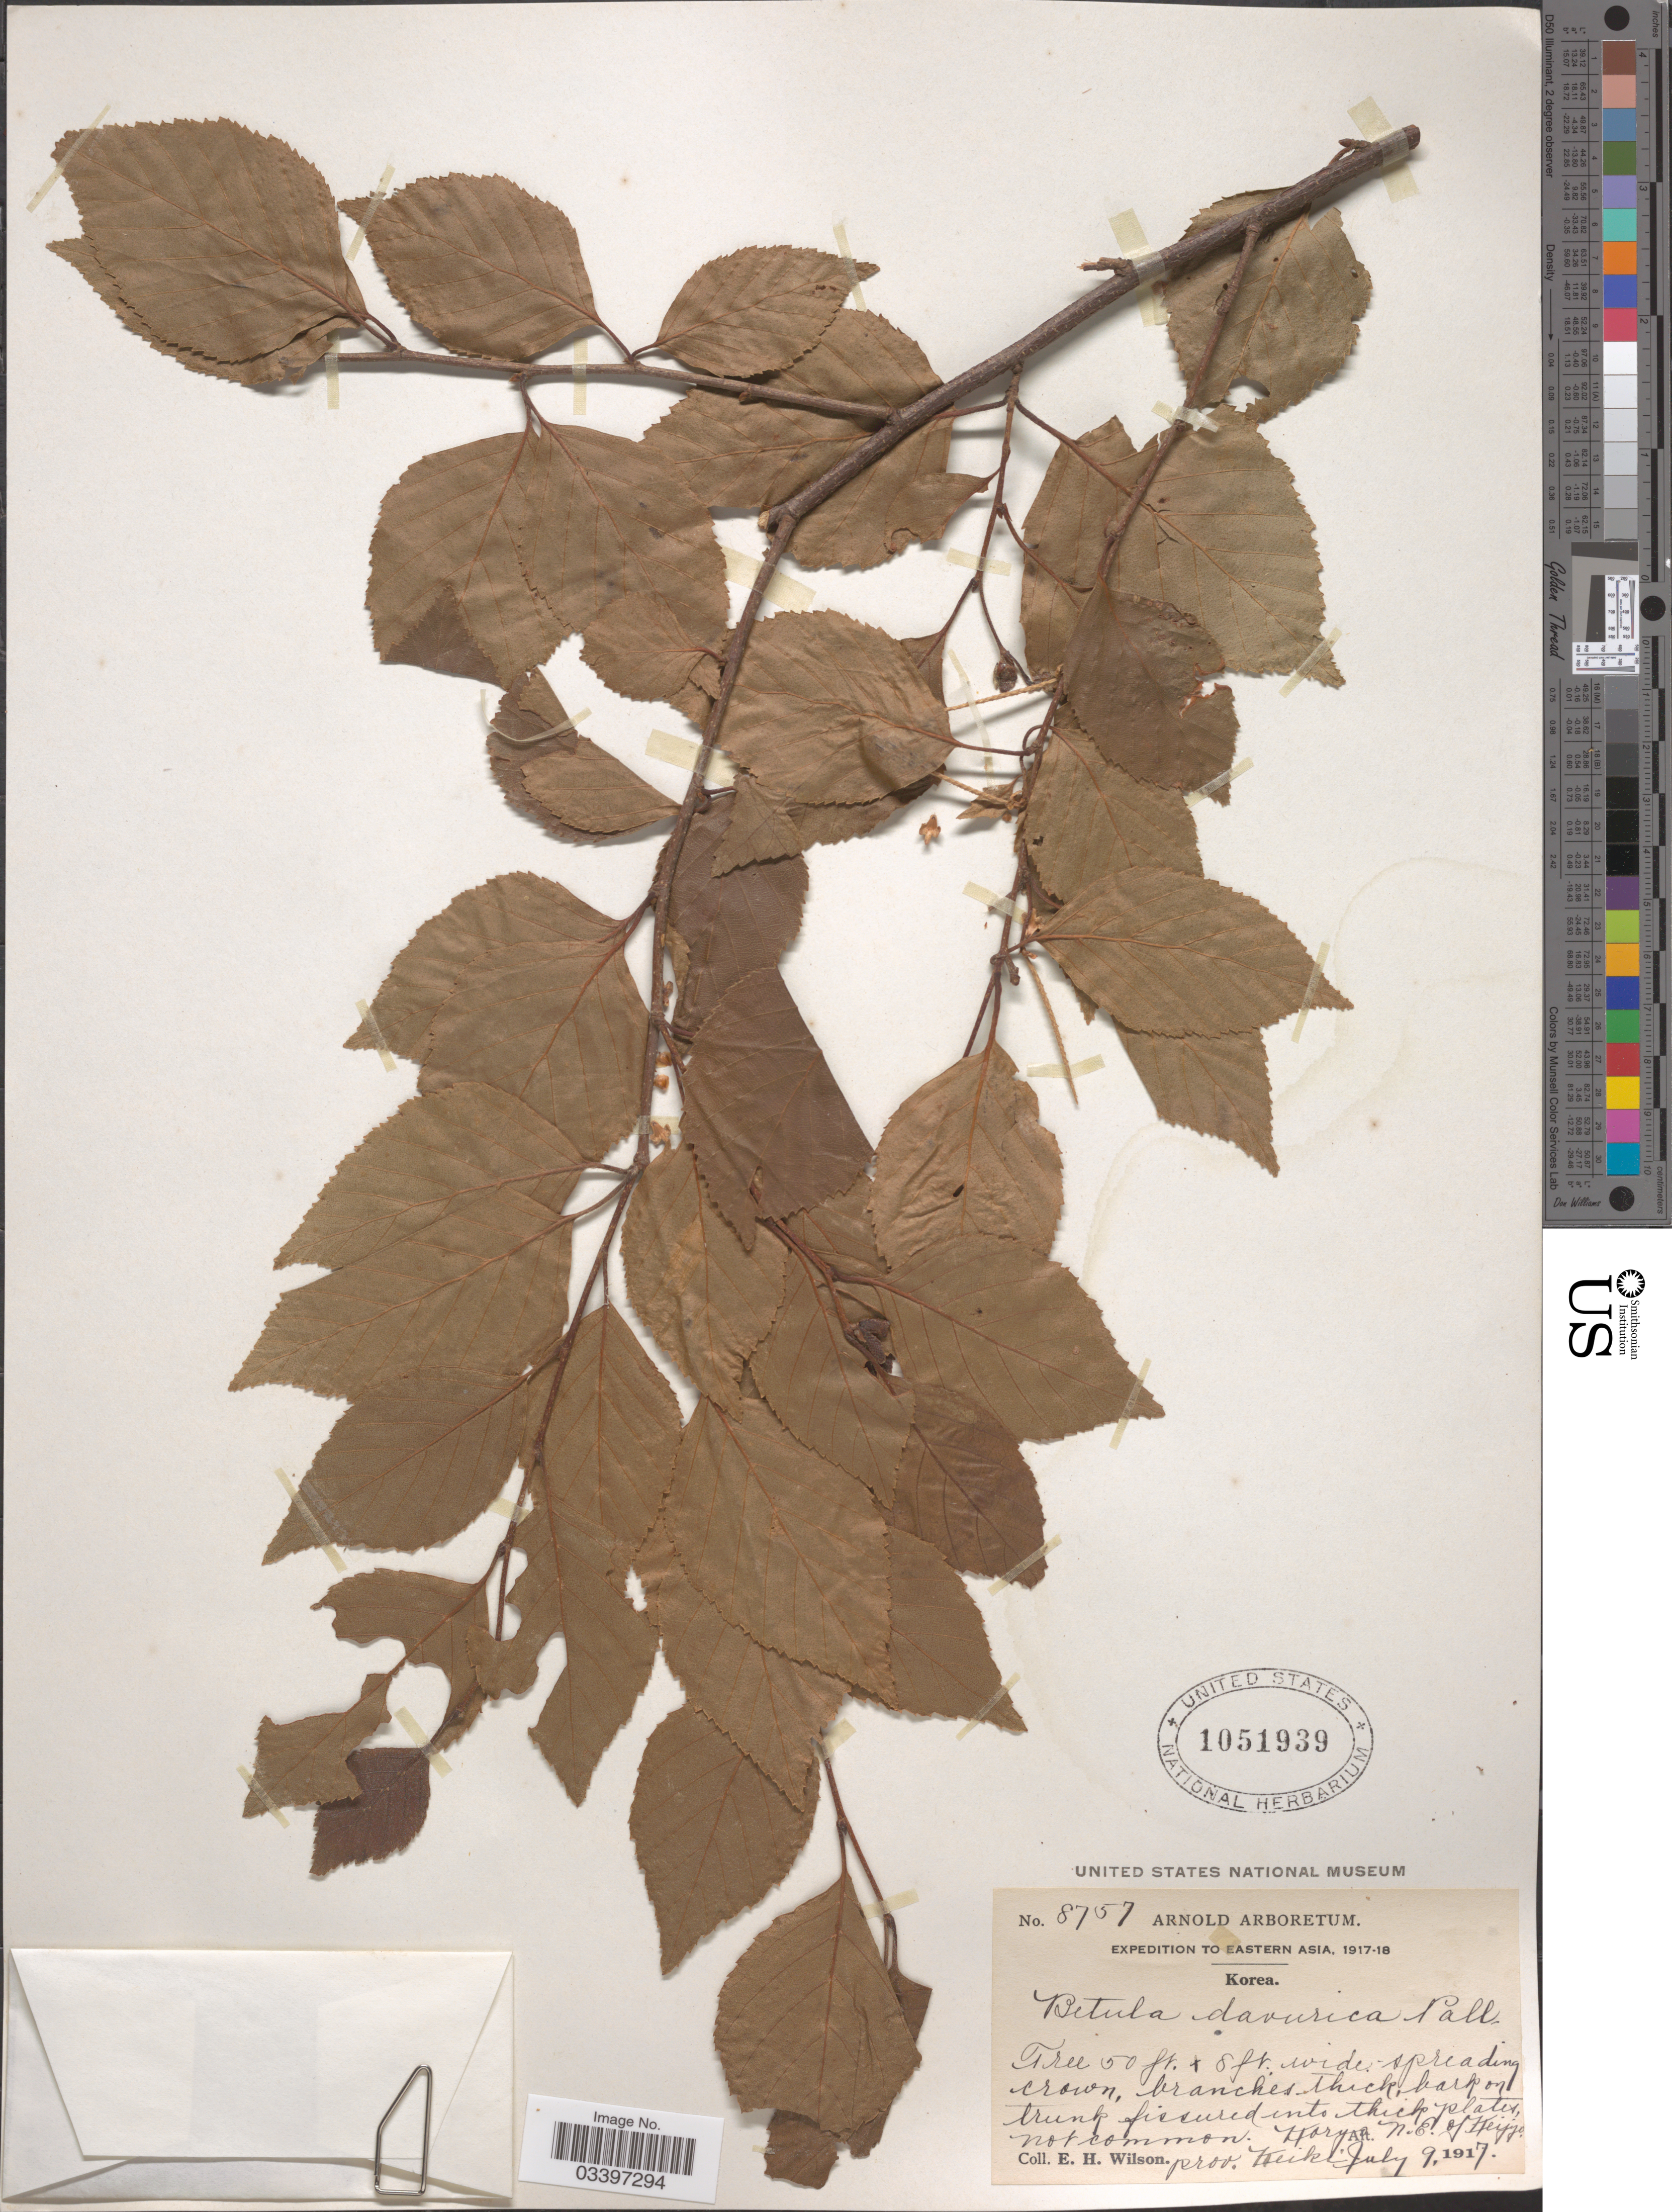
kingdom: Plantae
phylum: Tracheophyta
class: Magnoliopsida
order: Fagales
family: Betulaceae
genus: Betula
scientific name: Betula davurica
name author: Pall.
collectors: E. Wilson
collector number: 8757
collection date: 1917-07-09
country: South Korea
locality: Eastern Asia. Koryo N. E. of Keijyo. Prov. Keiki.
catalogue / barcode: US 1051939